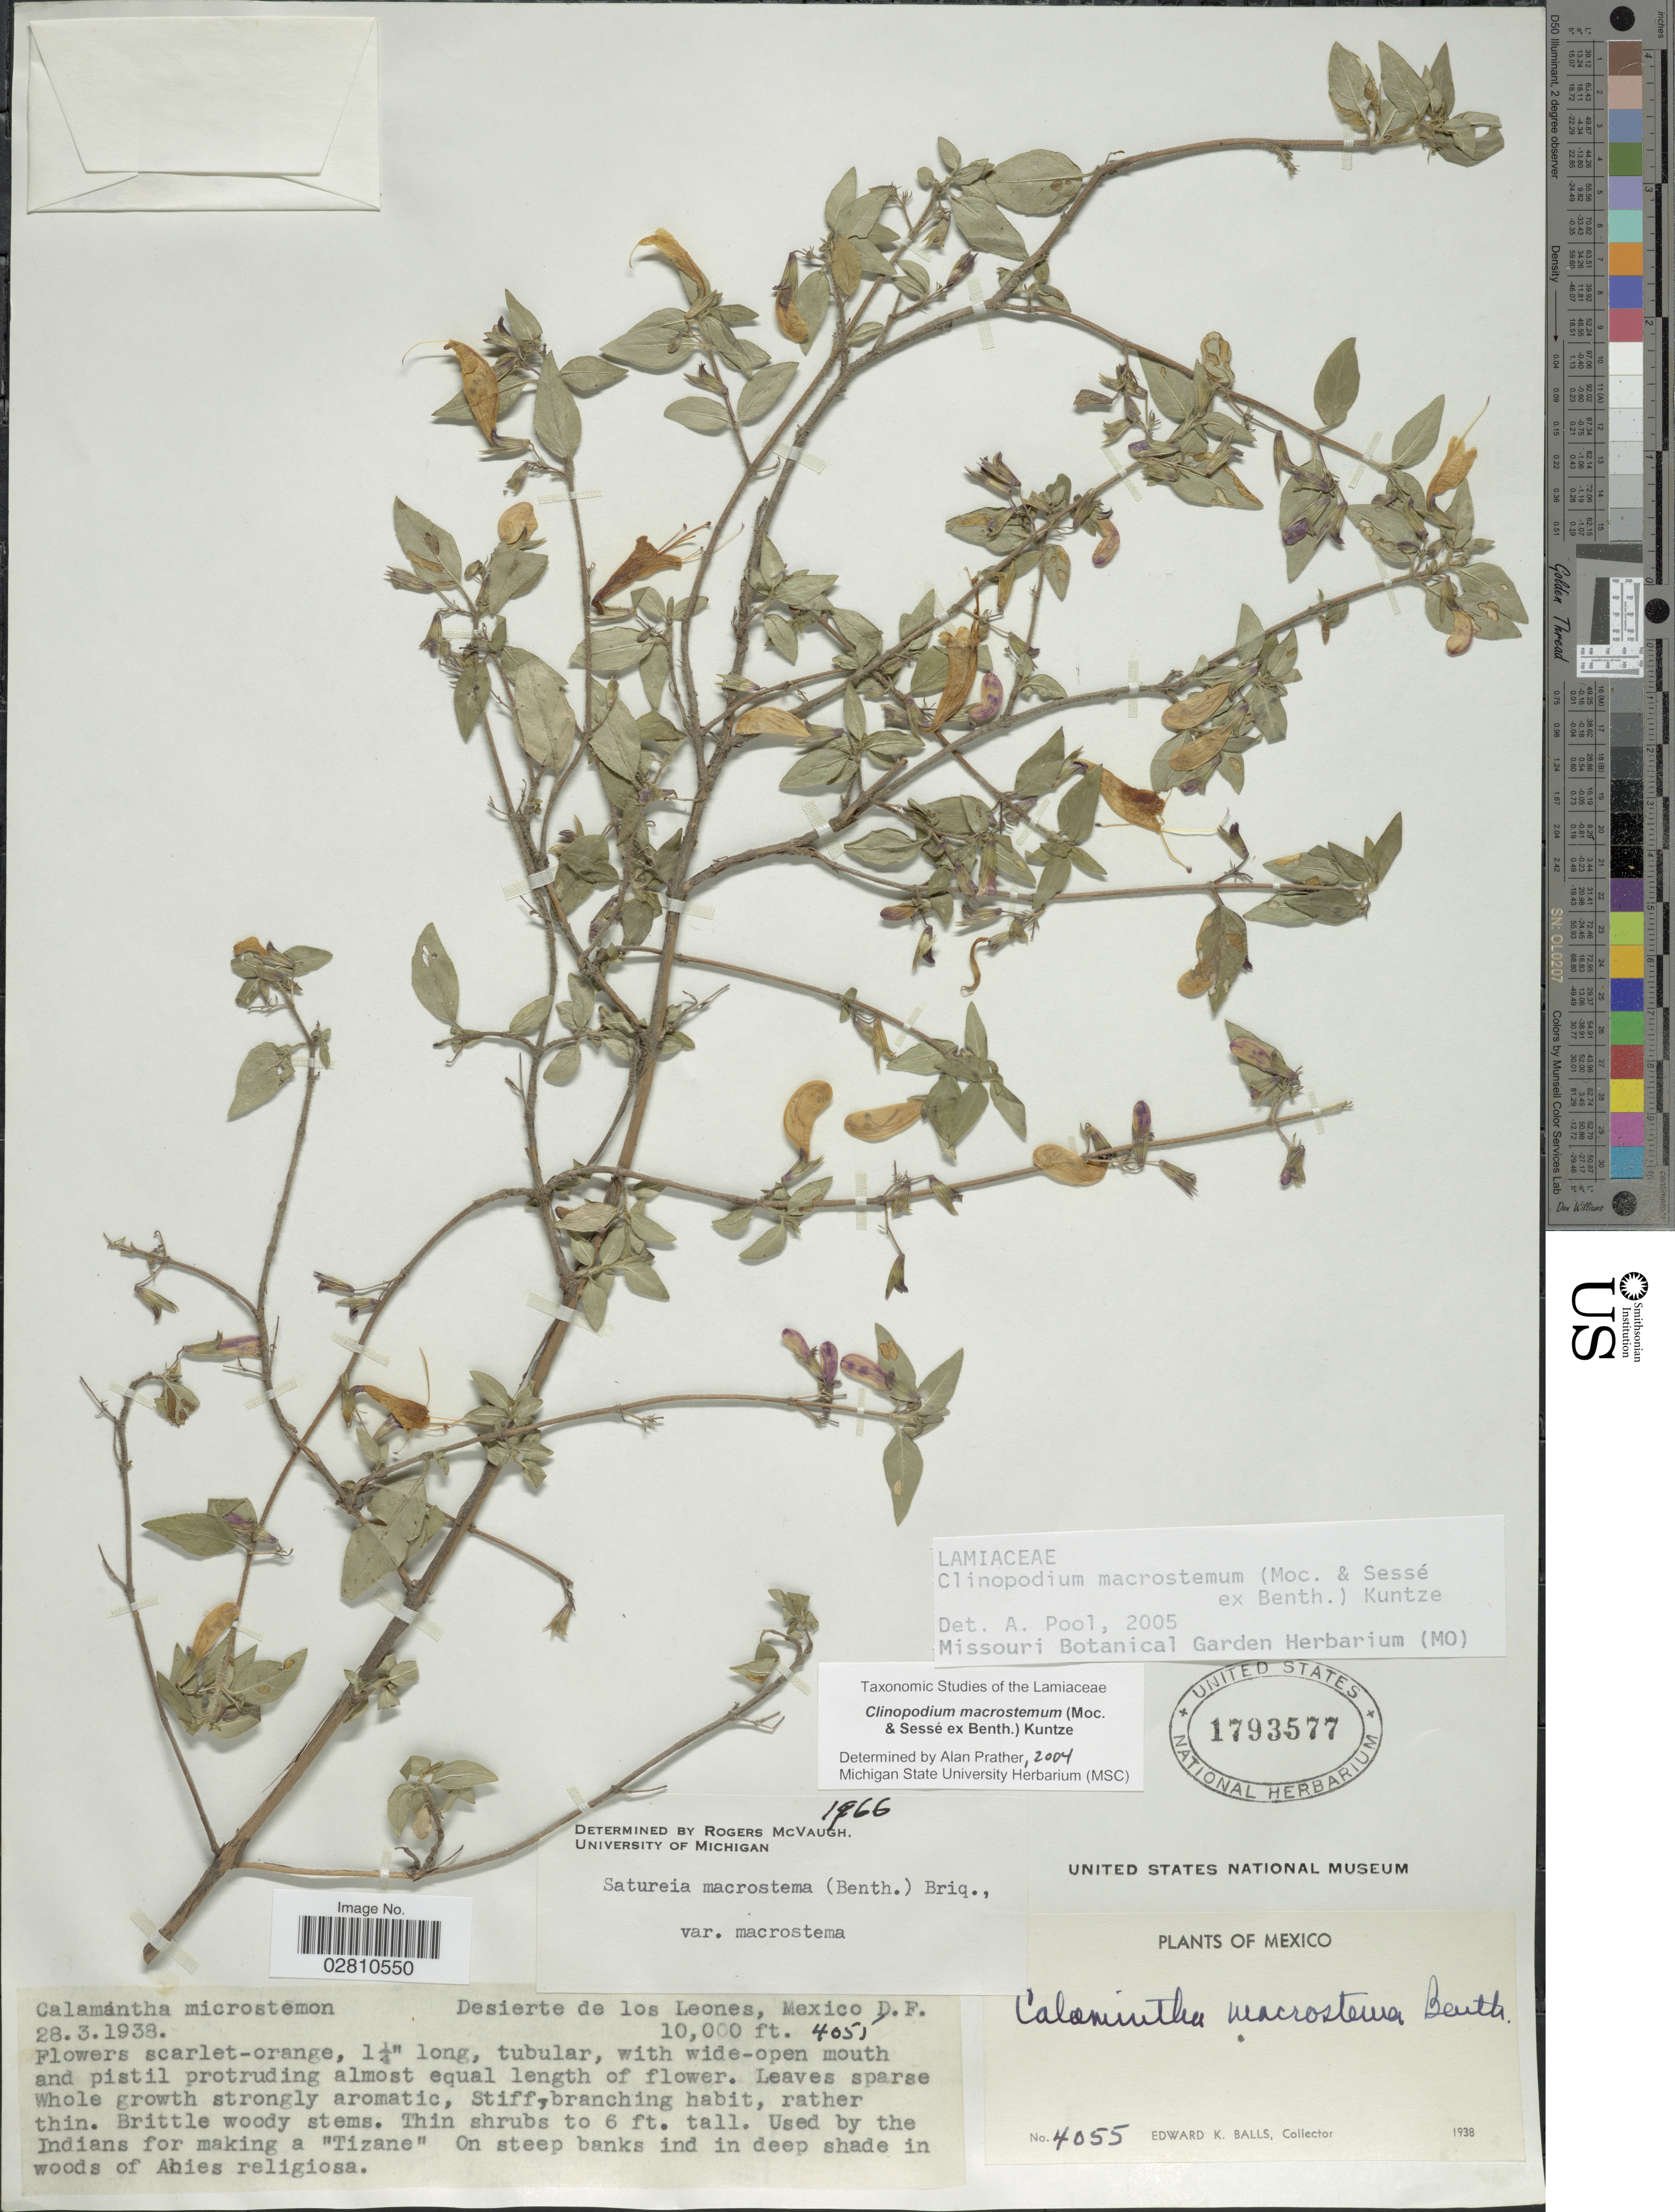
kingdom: Plantae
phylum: Tracheophyta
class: Magnoliopsida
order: Lamiales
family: Lamiaceae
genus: Clinopodium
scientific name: Clinopodium macrostemum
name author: (Moc. & Sessé ex Benth.) Kuntze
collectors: E. K. Balls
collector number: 4055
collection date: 1938-03-28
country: Mexico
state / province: Distrito Federal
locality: Desierte de los Leones, D.F.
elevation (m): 3048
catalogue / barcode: US 1793577